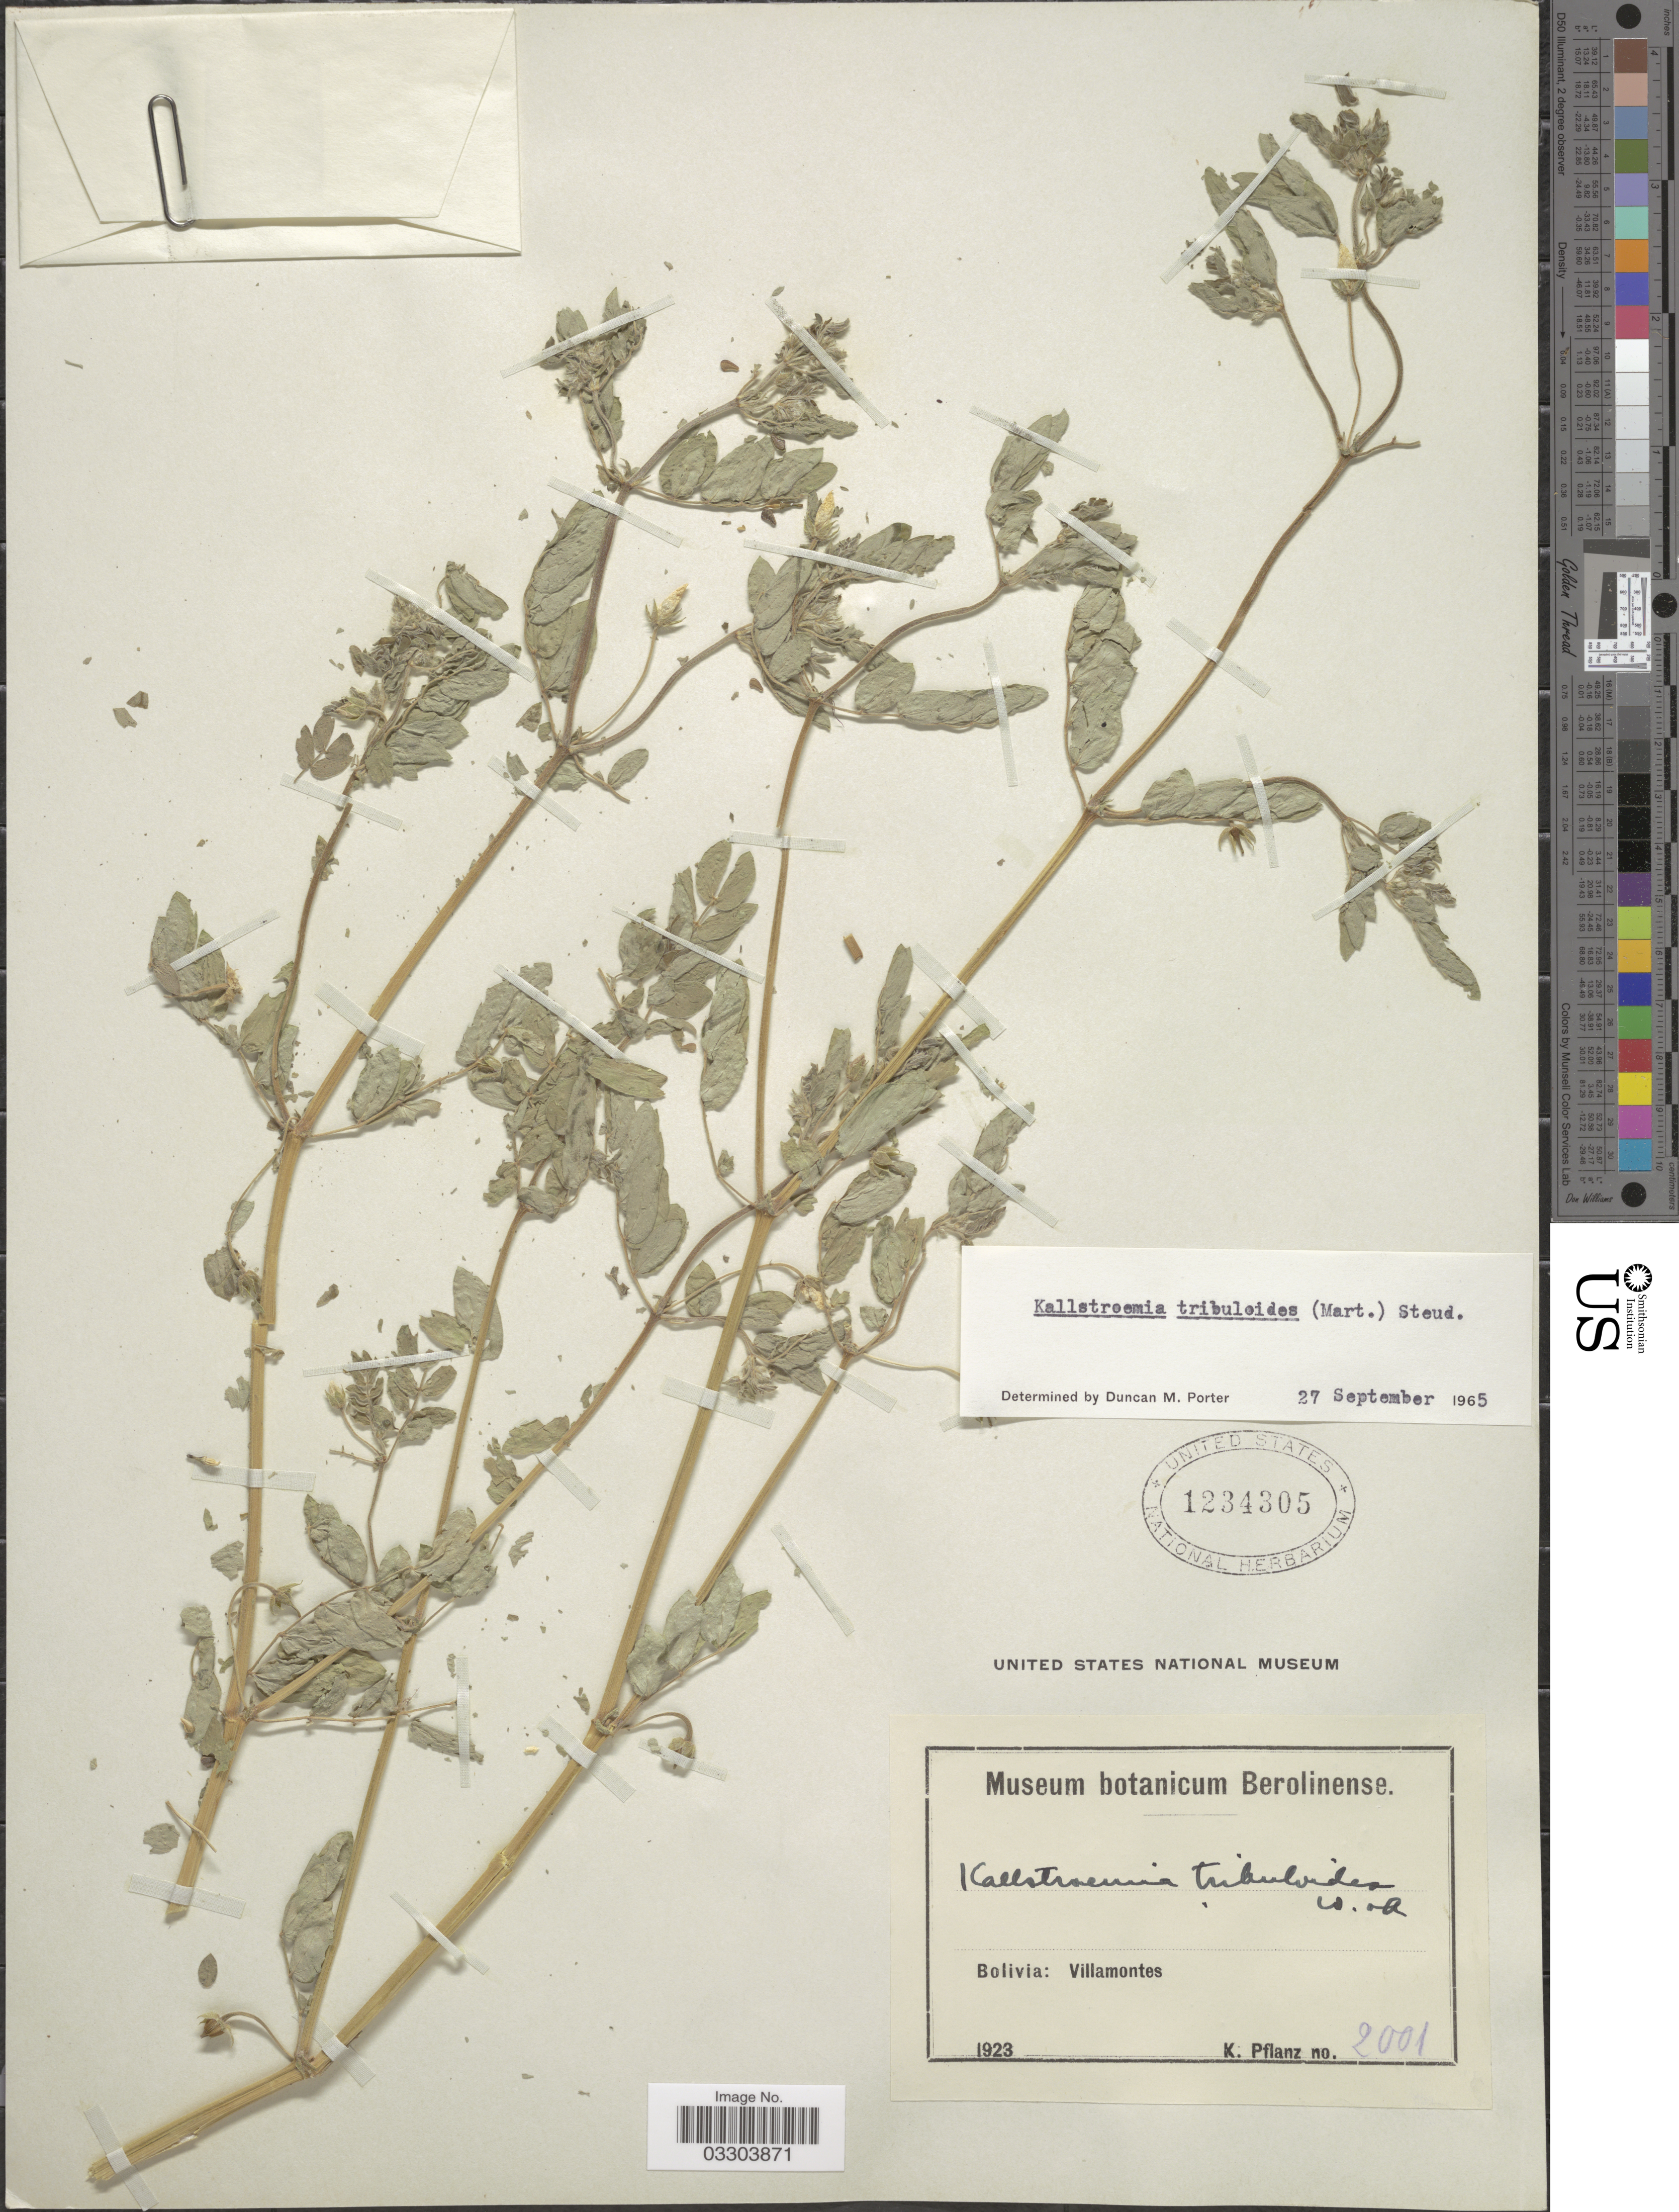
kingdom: Plantae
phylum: Tracheophyta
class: Magnoliopsida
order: Zygophyllales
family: Zygophyllaceae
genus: Kallstroemia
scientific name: Kallstroemia tribuloides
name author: (Mart.) Steud.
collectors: K. Pflanz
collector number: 2001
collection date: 1923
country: Bolivia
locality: Villamontes.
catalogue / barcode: US 1234305